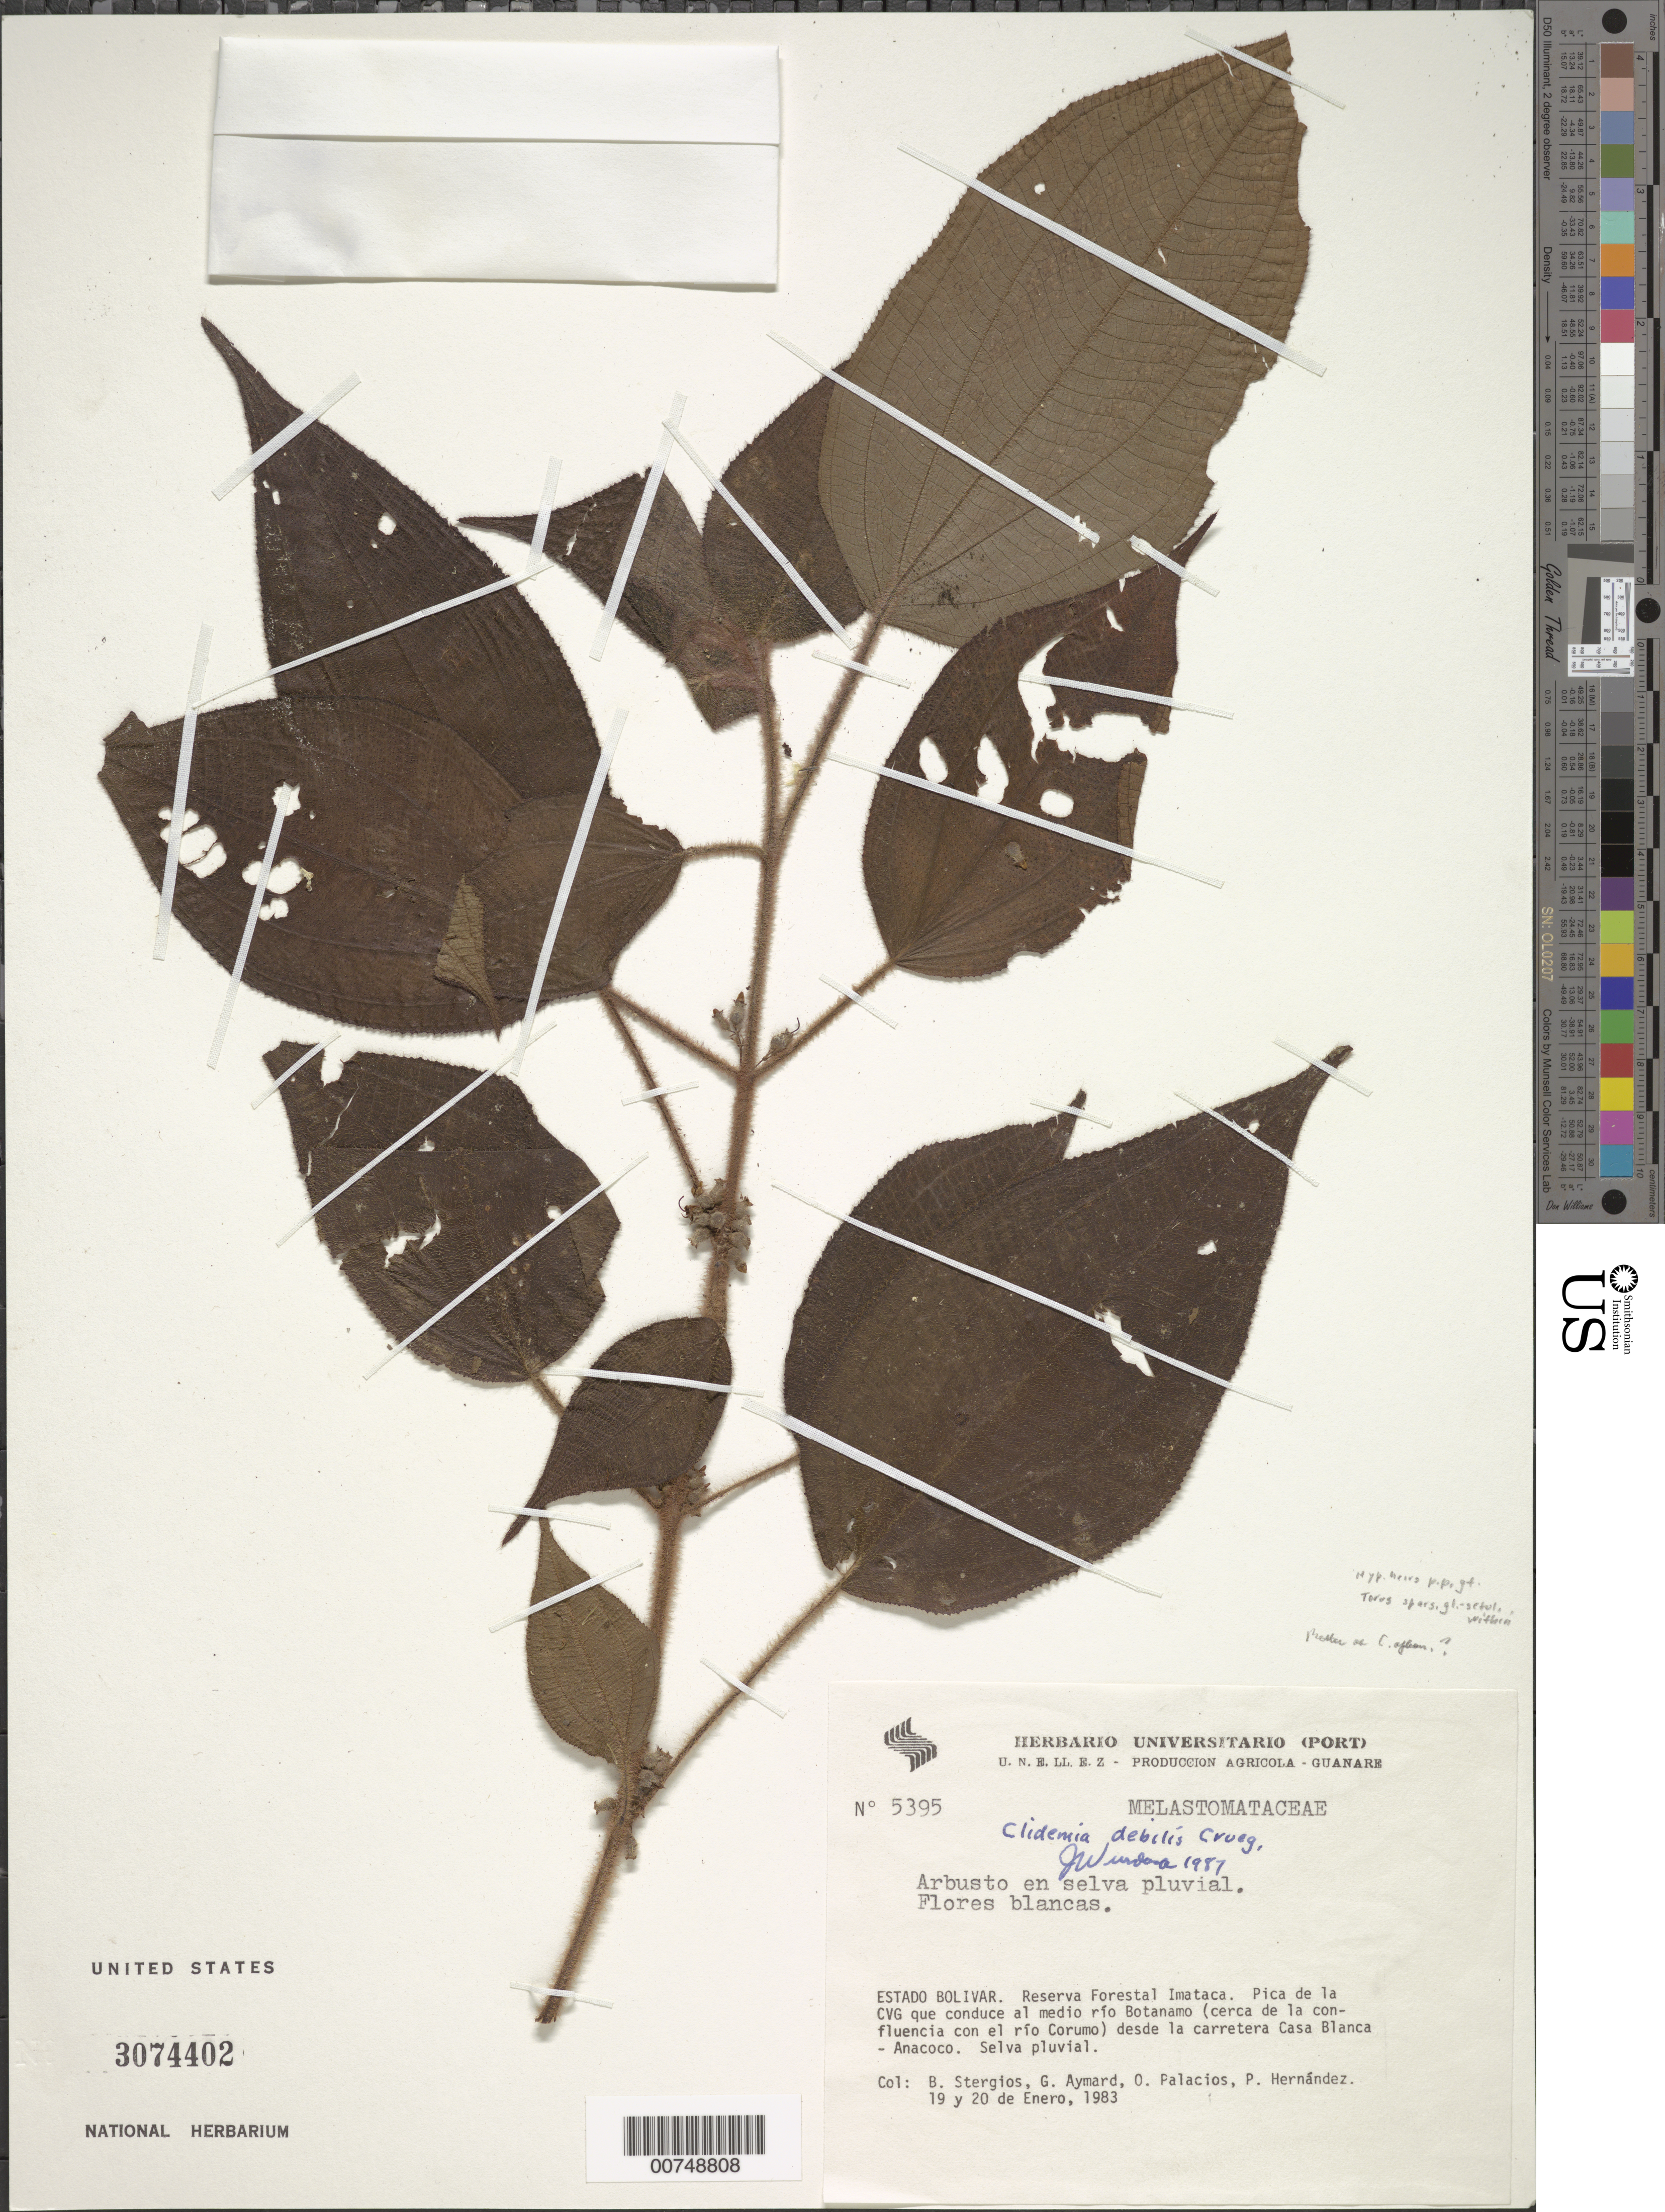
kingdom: Plantae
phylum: Tracheophyta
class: Magnoliopsida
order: Myrtales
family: Melastomataceae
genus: Clidemia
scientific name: Clidemia debilis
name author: Crueg.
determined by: Wurdack, John J., (US), US (UNITED STATES)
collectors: B. G. Stergios, G. A. Aymard, O. Palacios & P. Hernández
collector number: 5395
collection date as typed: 19-Jan-83 to 20-Jan-83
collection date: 1983-01-19/1983-01-20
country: Venezuela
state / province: Bolívar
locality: Reserva Forestal Imataca, Pica de la CVG que conduce al medio Río Botanamo (cerca de la confluencia con el Río Coruma) desde la carretera Casa Blanca - Anacoco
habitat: Selva pluvial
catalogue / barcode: US 3074402